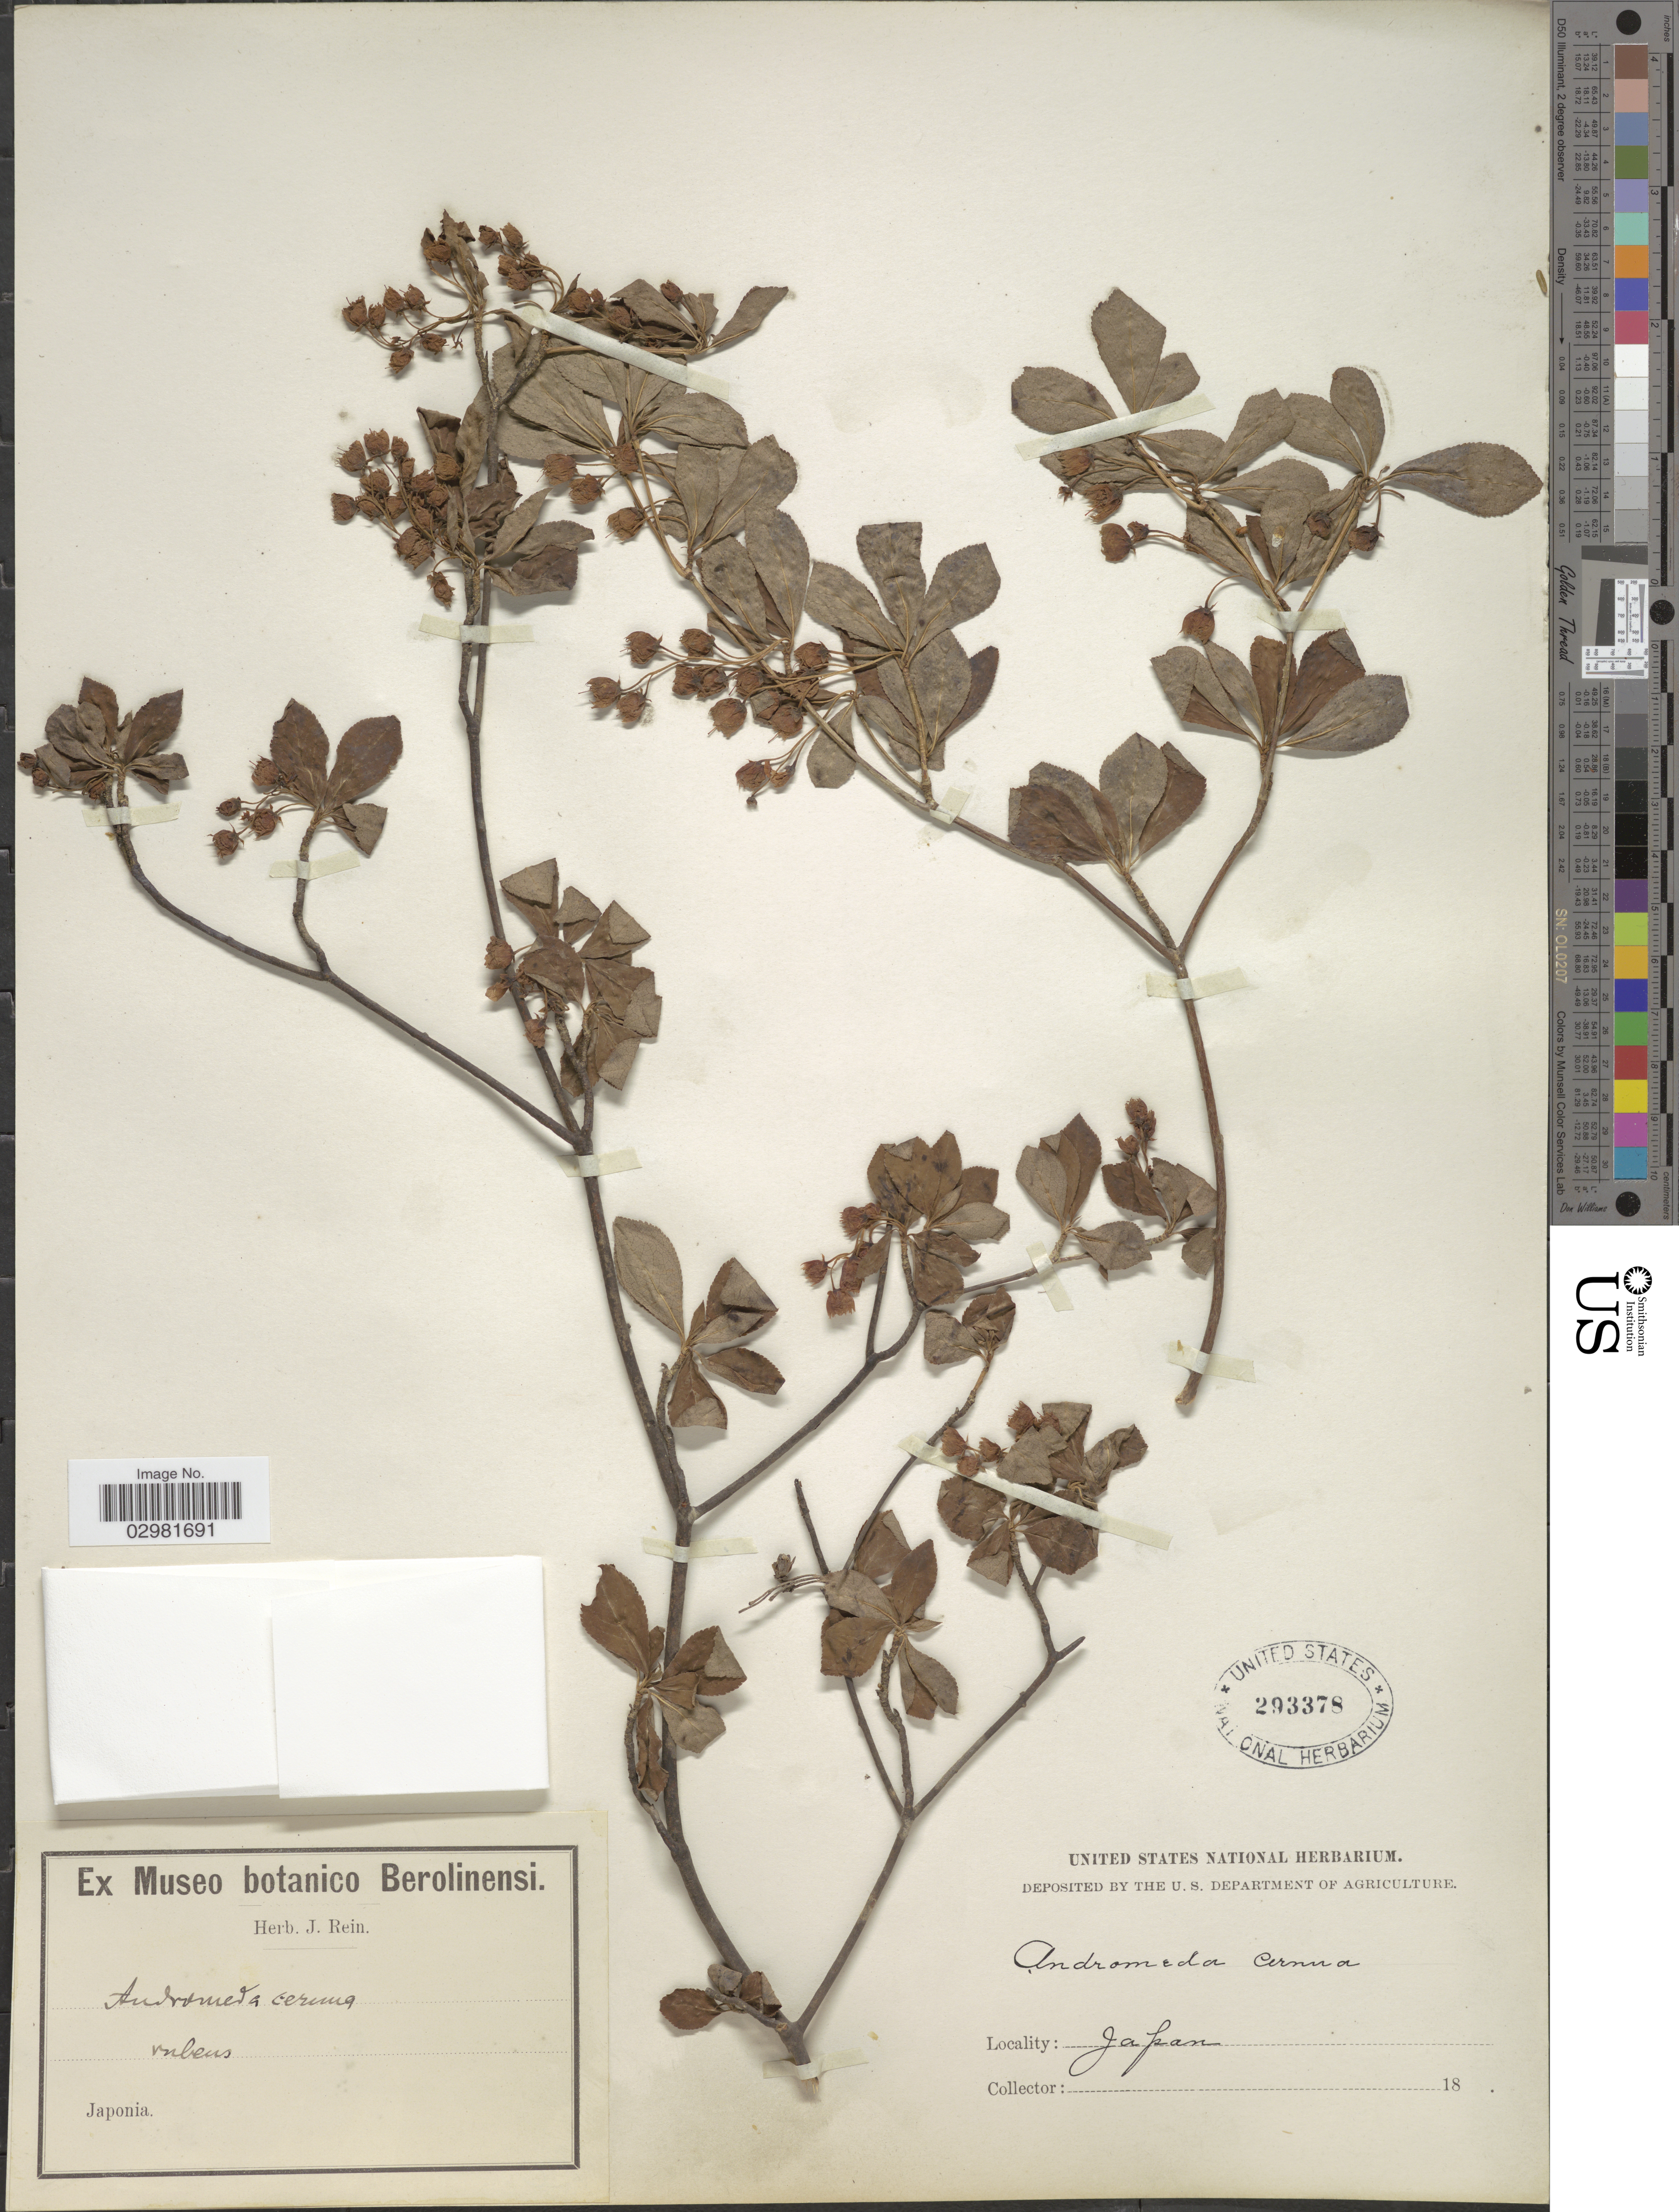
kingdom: Plantae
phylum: Tracheophyta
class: Magnoliopsida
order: Ericales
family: Ericaceae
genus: Enkianthus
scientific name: Enkianthus cernuus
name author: (Siebold & Zucc.) Benth. & Hook. f. ex Makino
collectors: ex herb. J. Rein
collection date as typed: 18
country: Japan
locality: Japonia.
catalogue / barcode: US 293378